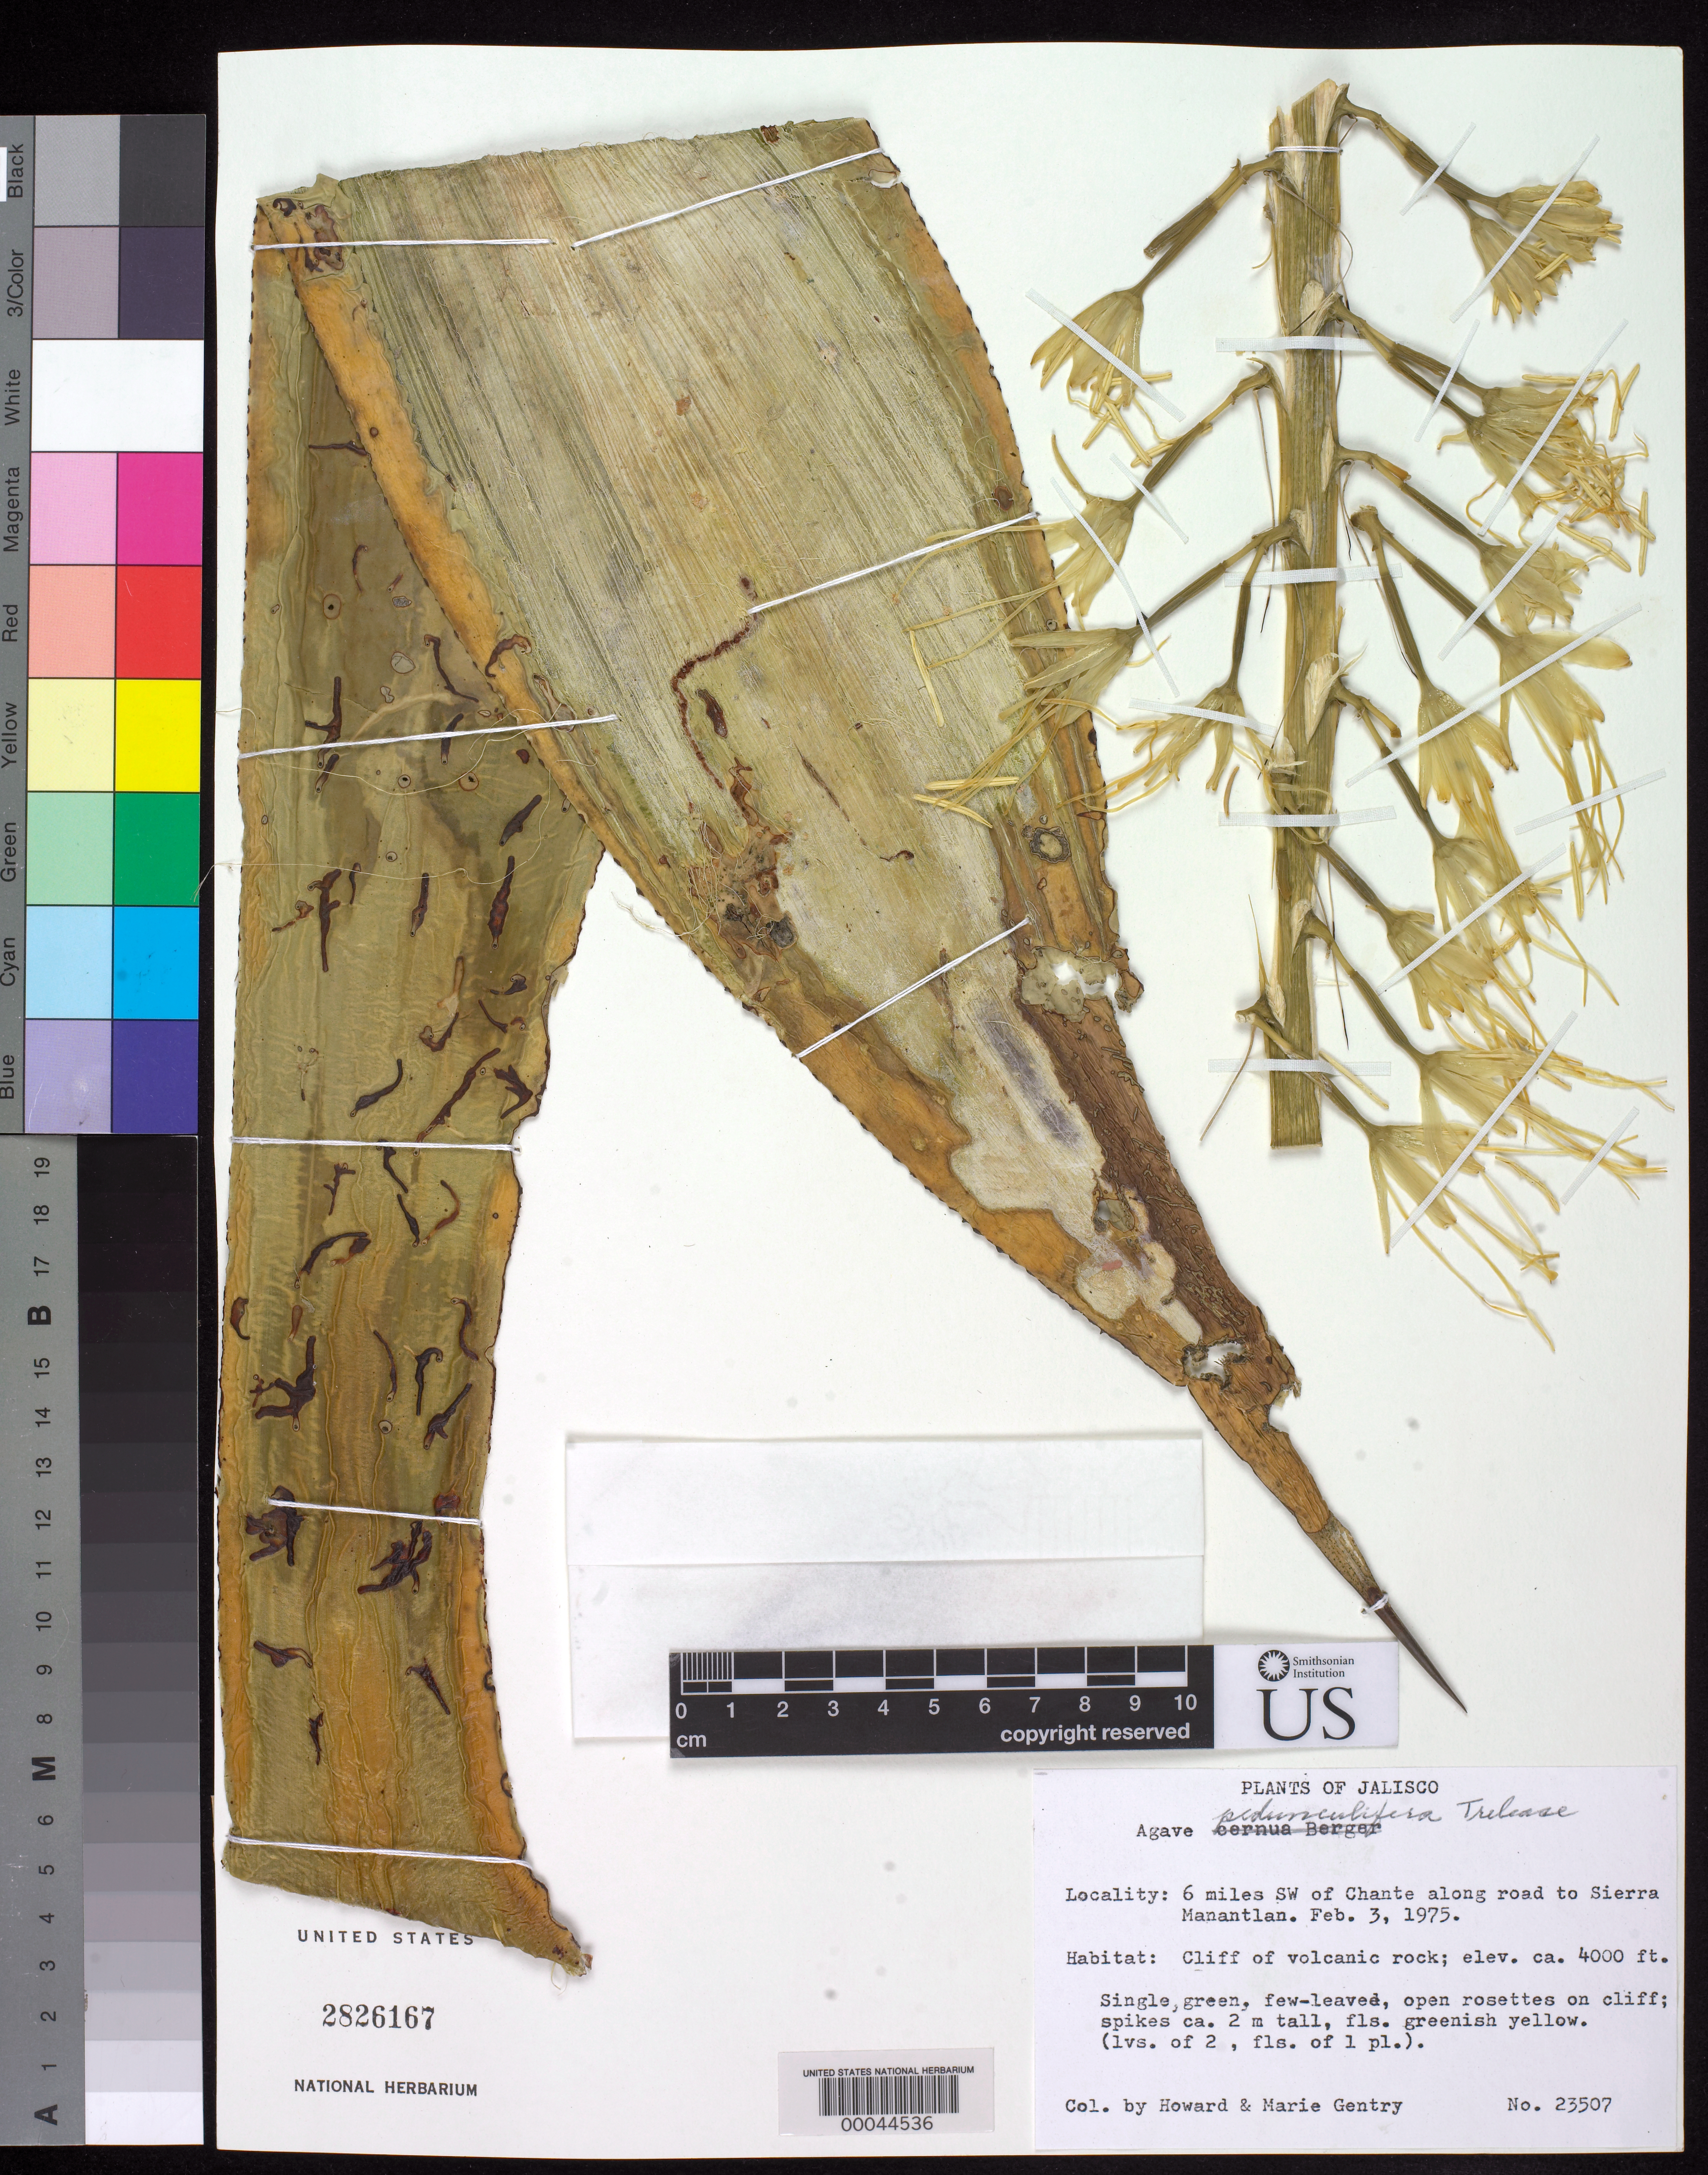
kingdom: Plantae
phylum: Tracheophyta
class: Liliopsida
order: Asparagales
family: Asparagaceae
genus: Agave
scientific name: Agave pedunculifera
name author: Trel.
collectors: H. S. Gentry & M. Gentry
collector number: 23507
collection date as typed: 03 Feb 1975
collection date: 1975-02-03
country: Mexico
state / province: Jalisco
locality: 6 mi SW of Chante along road to Sierra Manantlan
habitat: Cliff of volcanic rock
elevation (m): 1219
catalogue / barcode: US 2826167